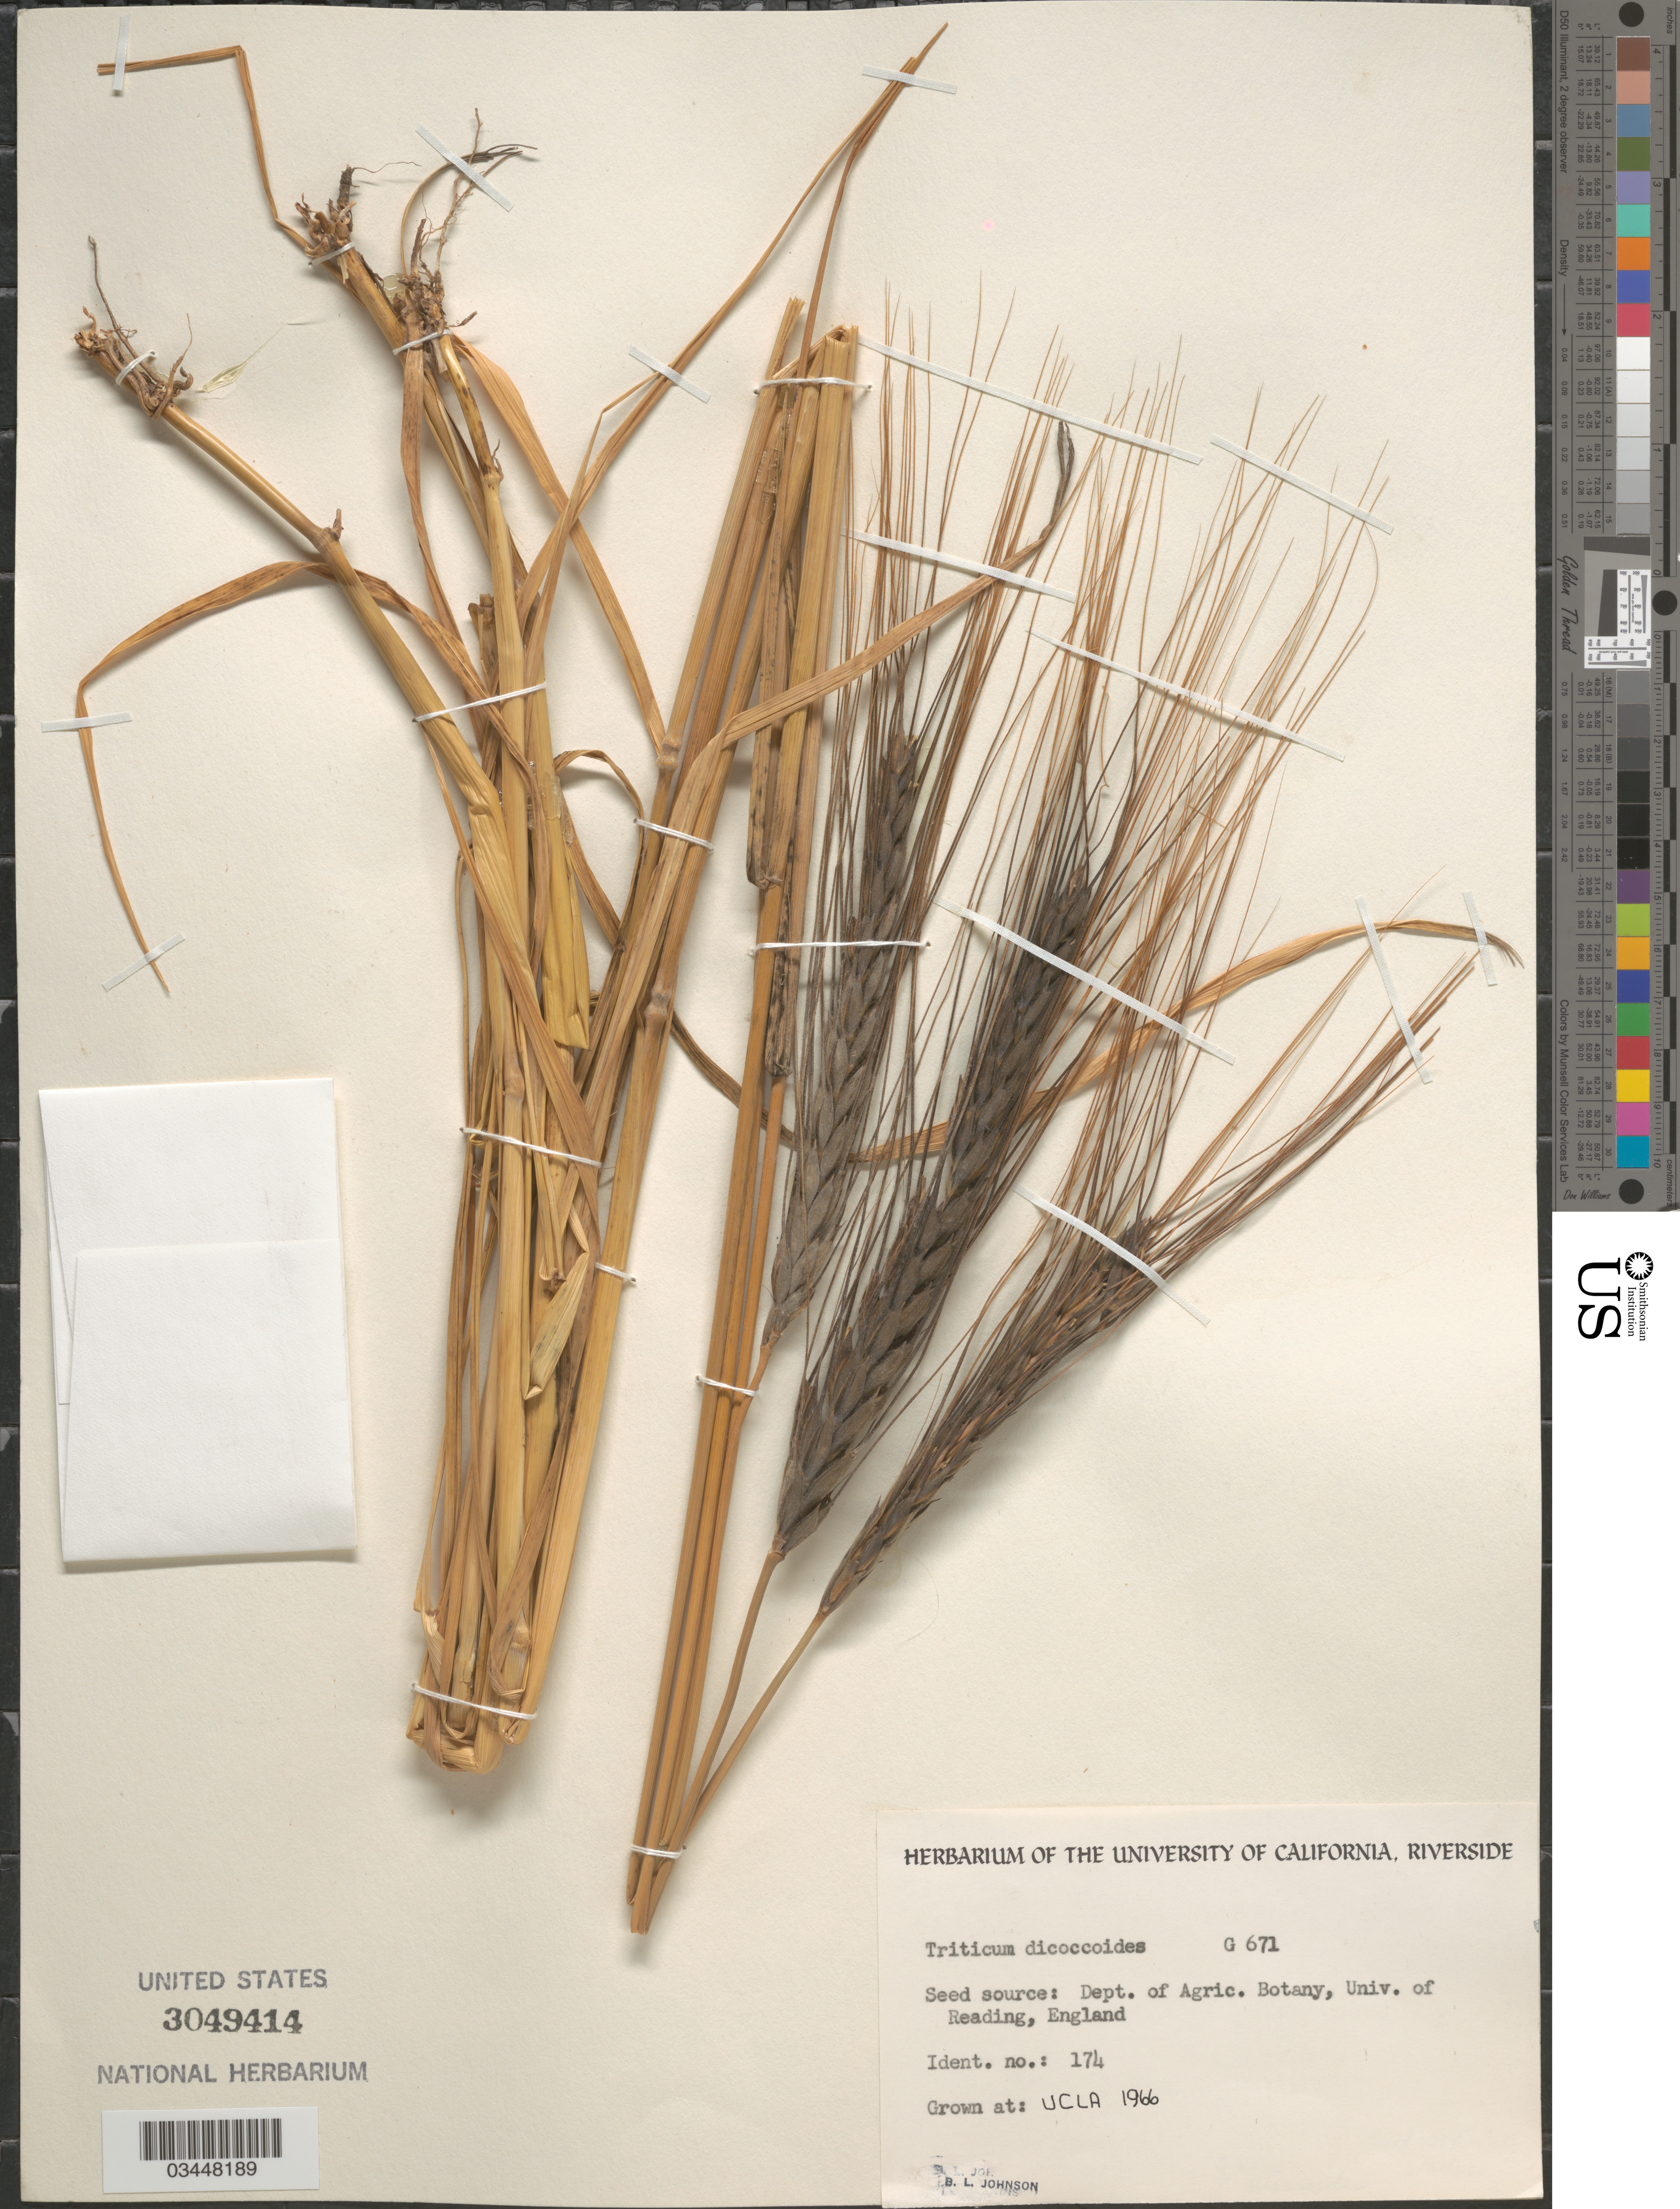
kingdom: Plantae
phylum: Tracheophyta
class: Liliopsida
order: Poales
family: Poaceae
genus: Triticum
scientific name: Triticum dicoccoides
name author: (Körn.) Körn. ex Schweinf.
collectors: B. Johnson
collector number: G671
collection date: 1966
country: United States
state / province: California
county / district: Los Angeles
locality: UCLA.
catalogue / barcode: US 3049414